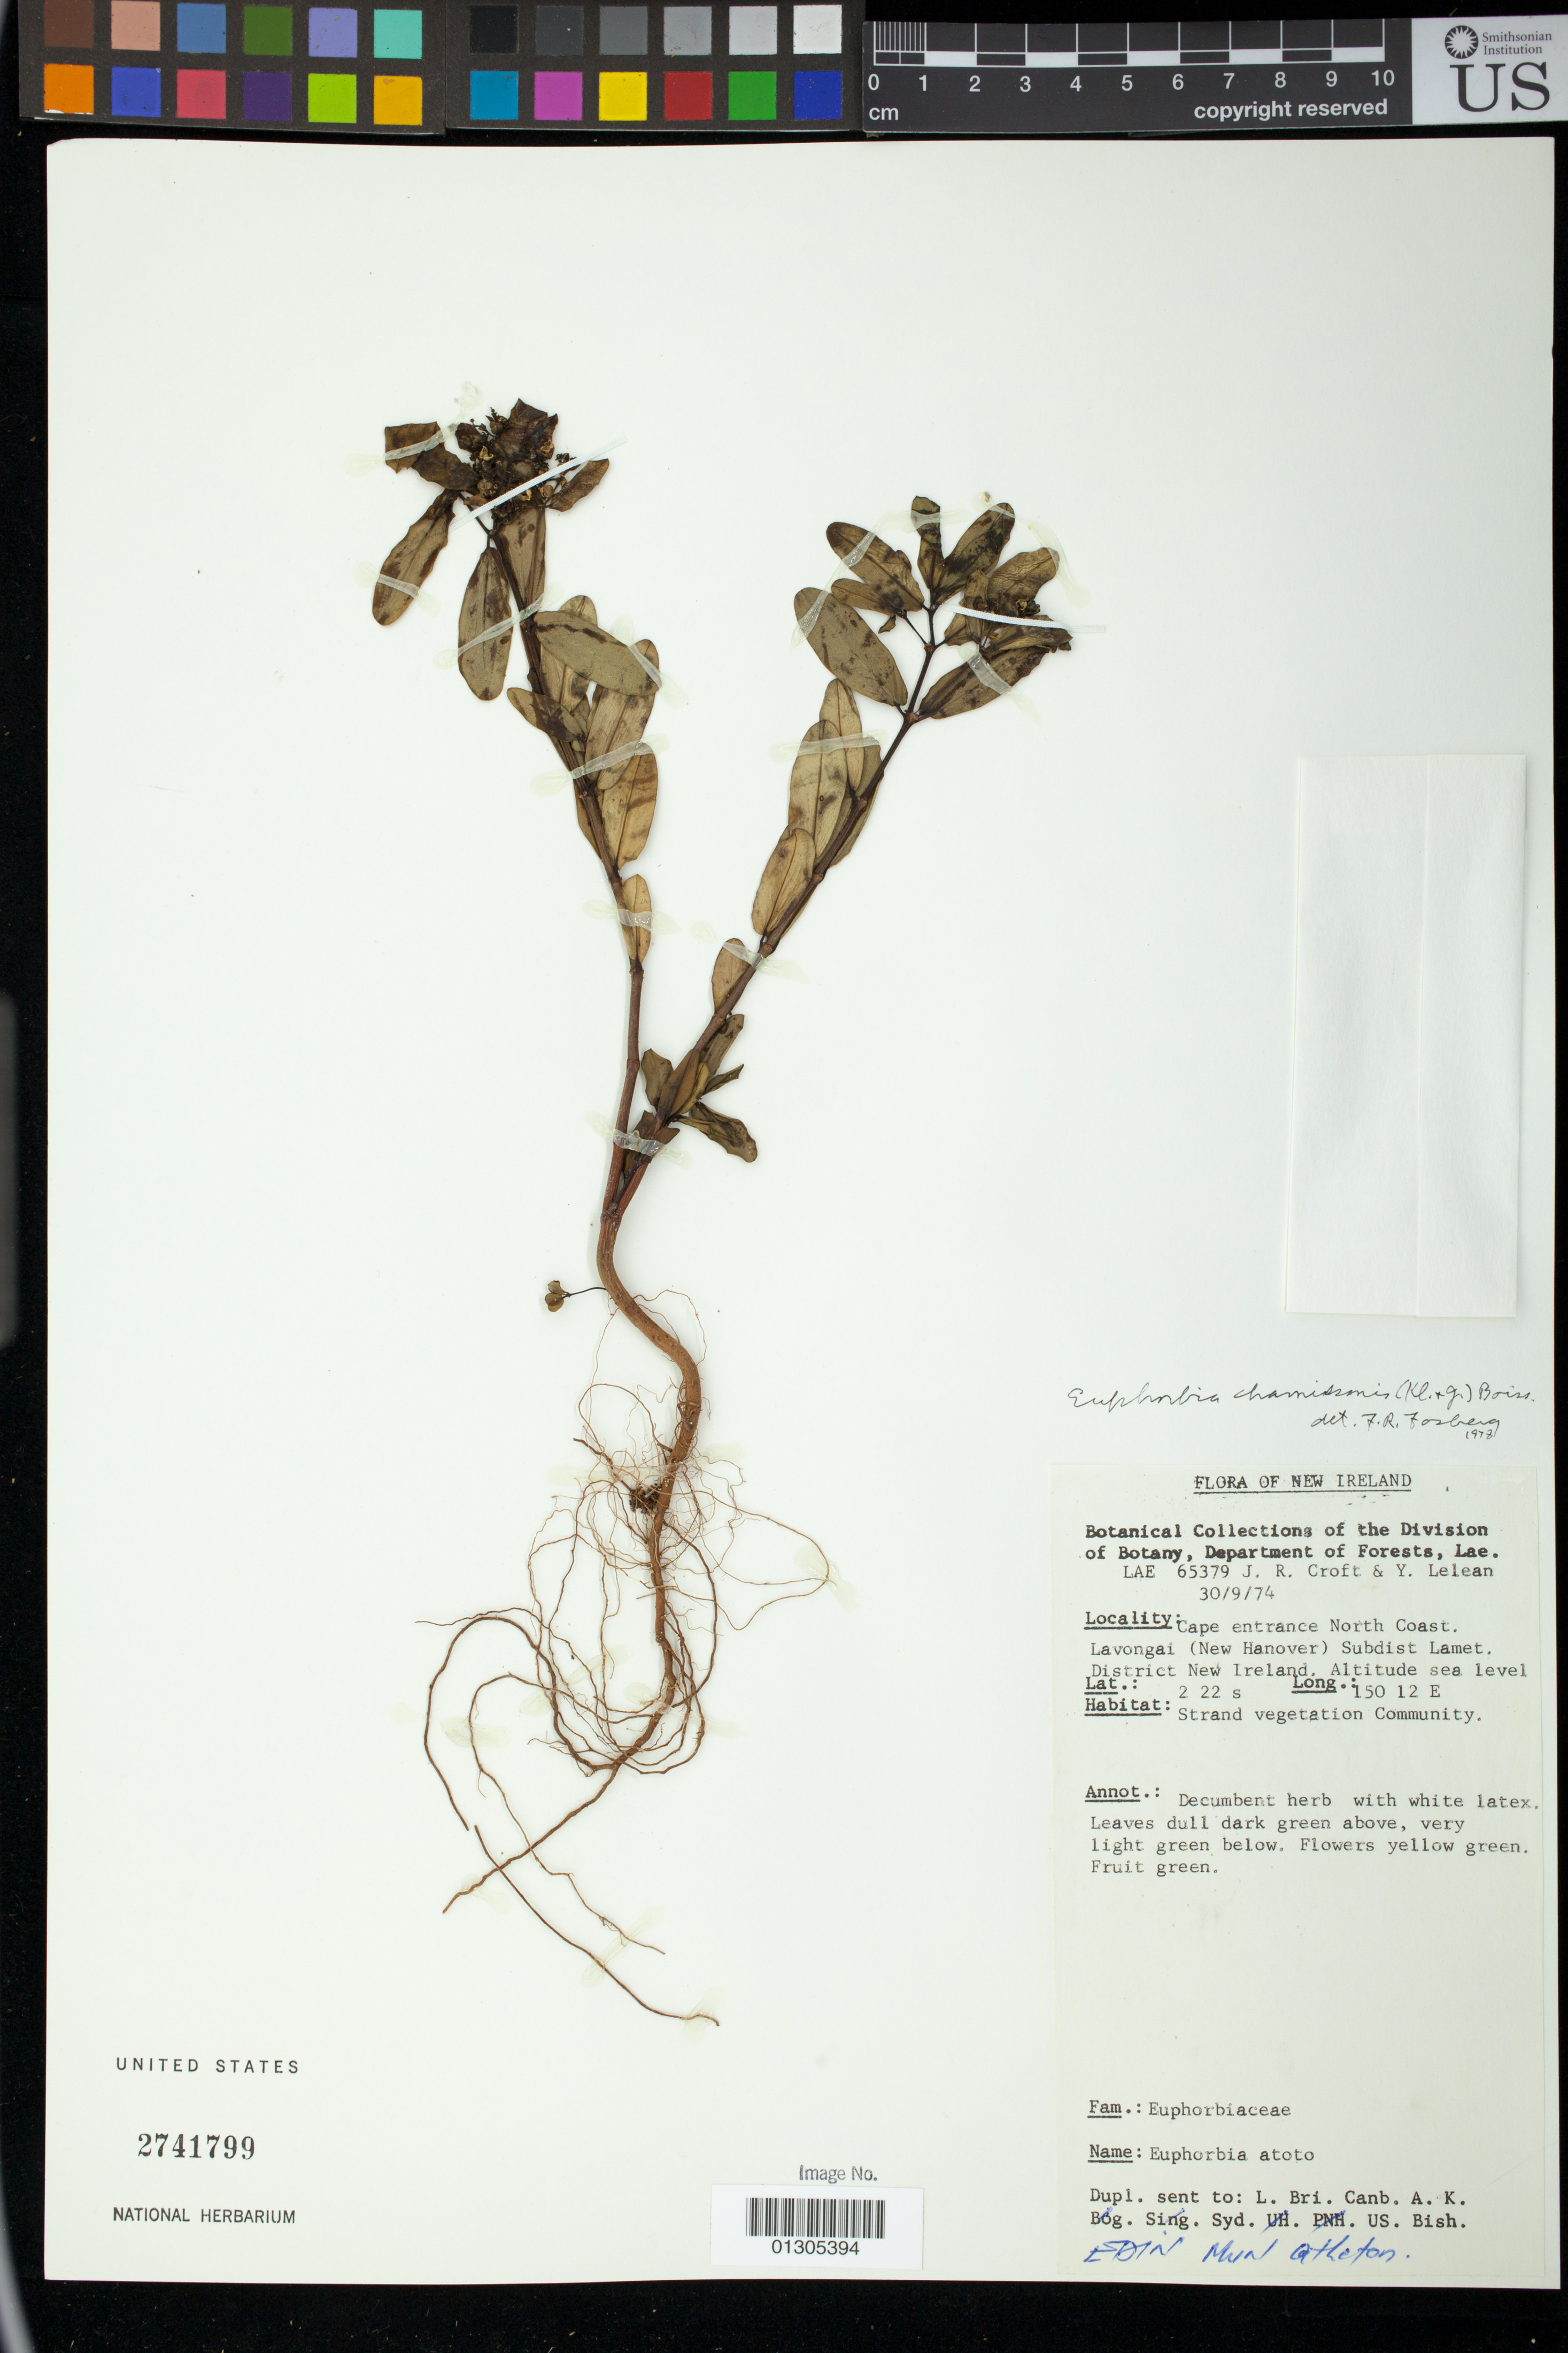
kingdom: Plantae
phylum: Tracheophyta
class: Magnoliopsida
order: Malpighiales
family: Euphorbiaceae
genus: Euphorbia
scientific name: Euphorbia chamissonis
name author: (Klotzsch ex Klotzsch & Garcke) Boiss.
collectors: J. R. Croft & Y. Lelean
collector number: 65379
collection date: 1974-09-30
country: Papua New Guinea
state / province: New Ireland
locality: Cape entrance North Coast. Lavongai (New Hanover) Subdist Lamet.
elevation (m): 0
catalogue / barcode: US 2741799